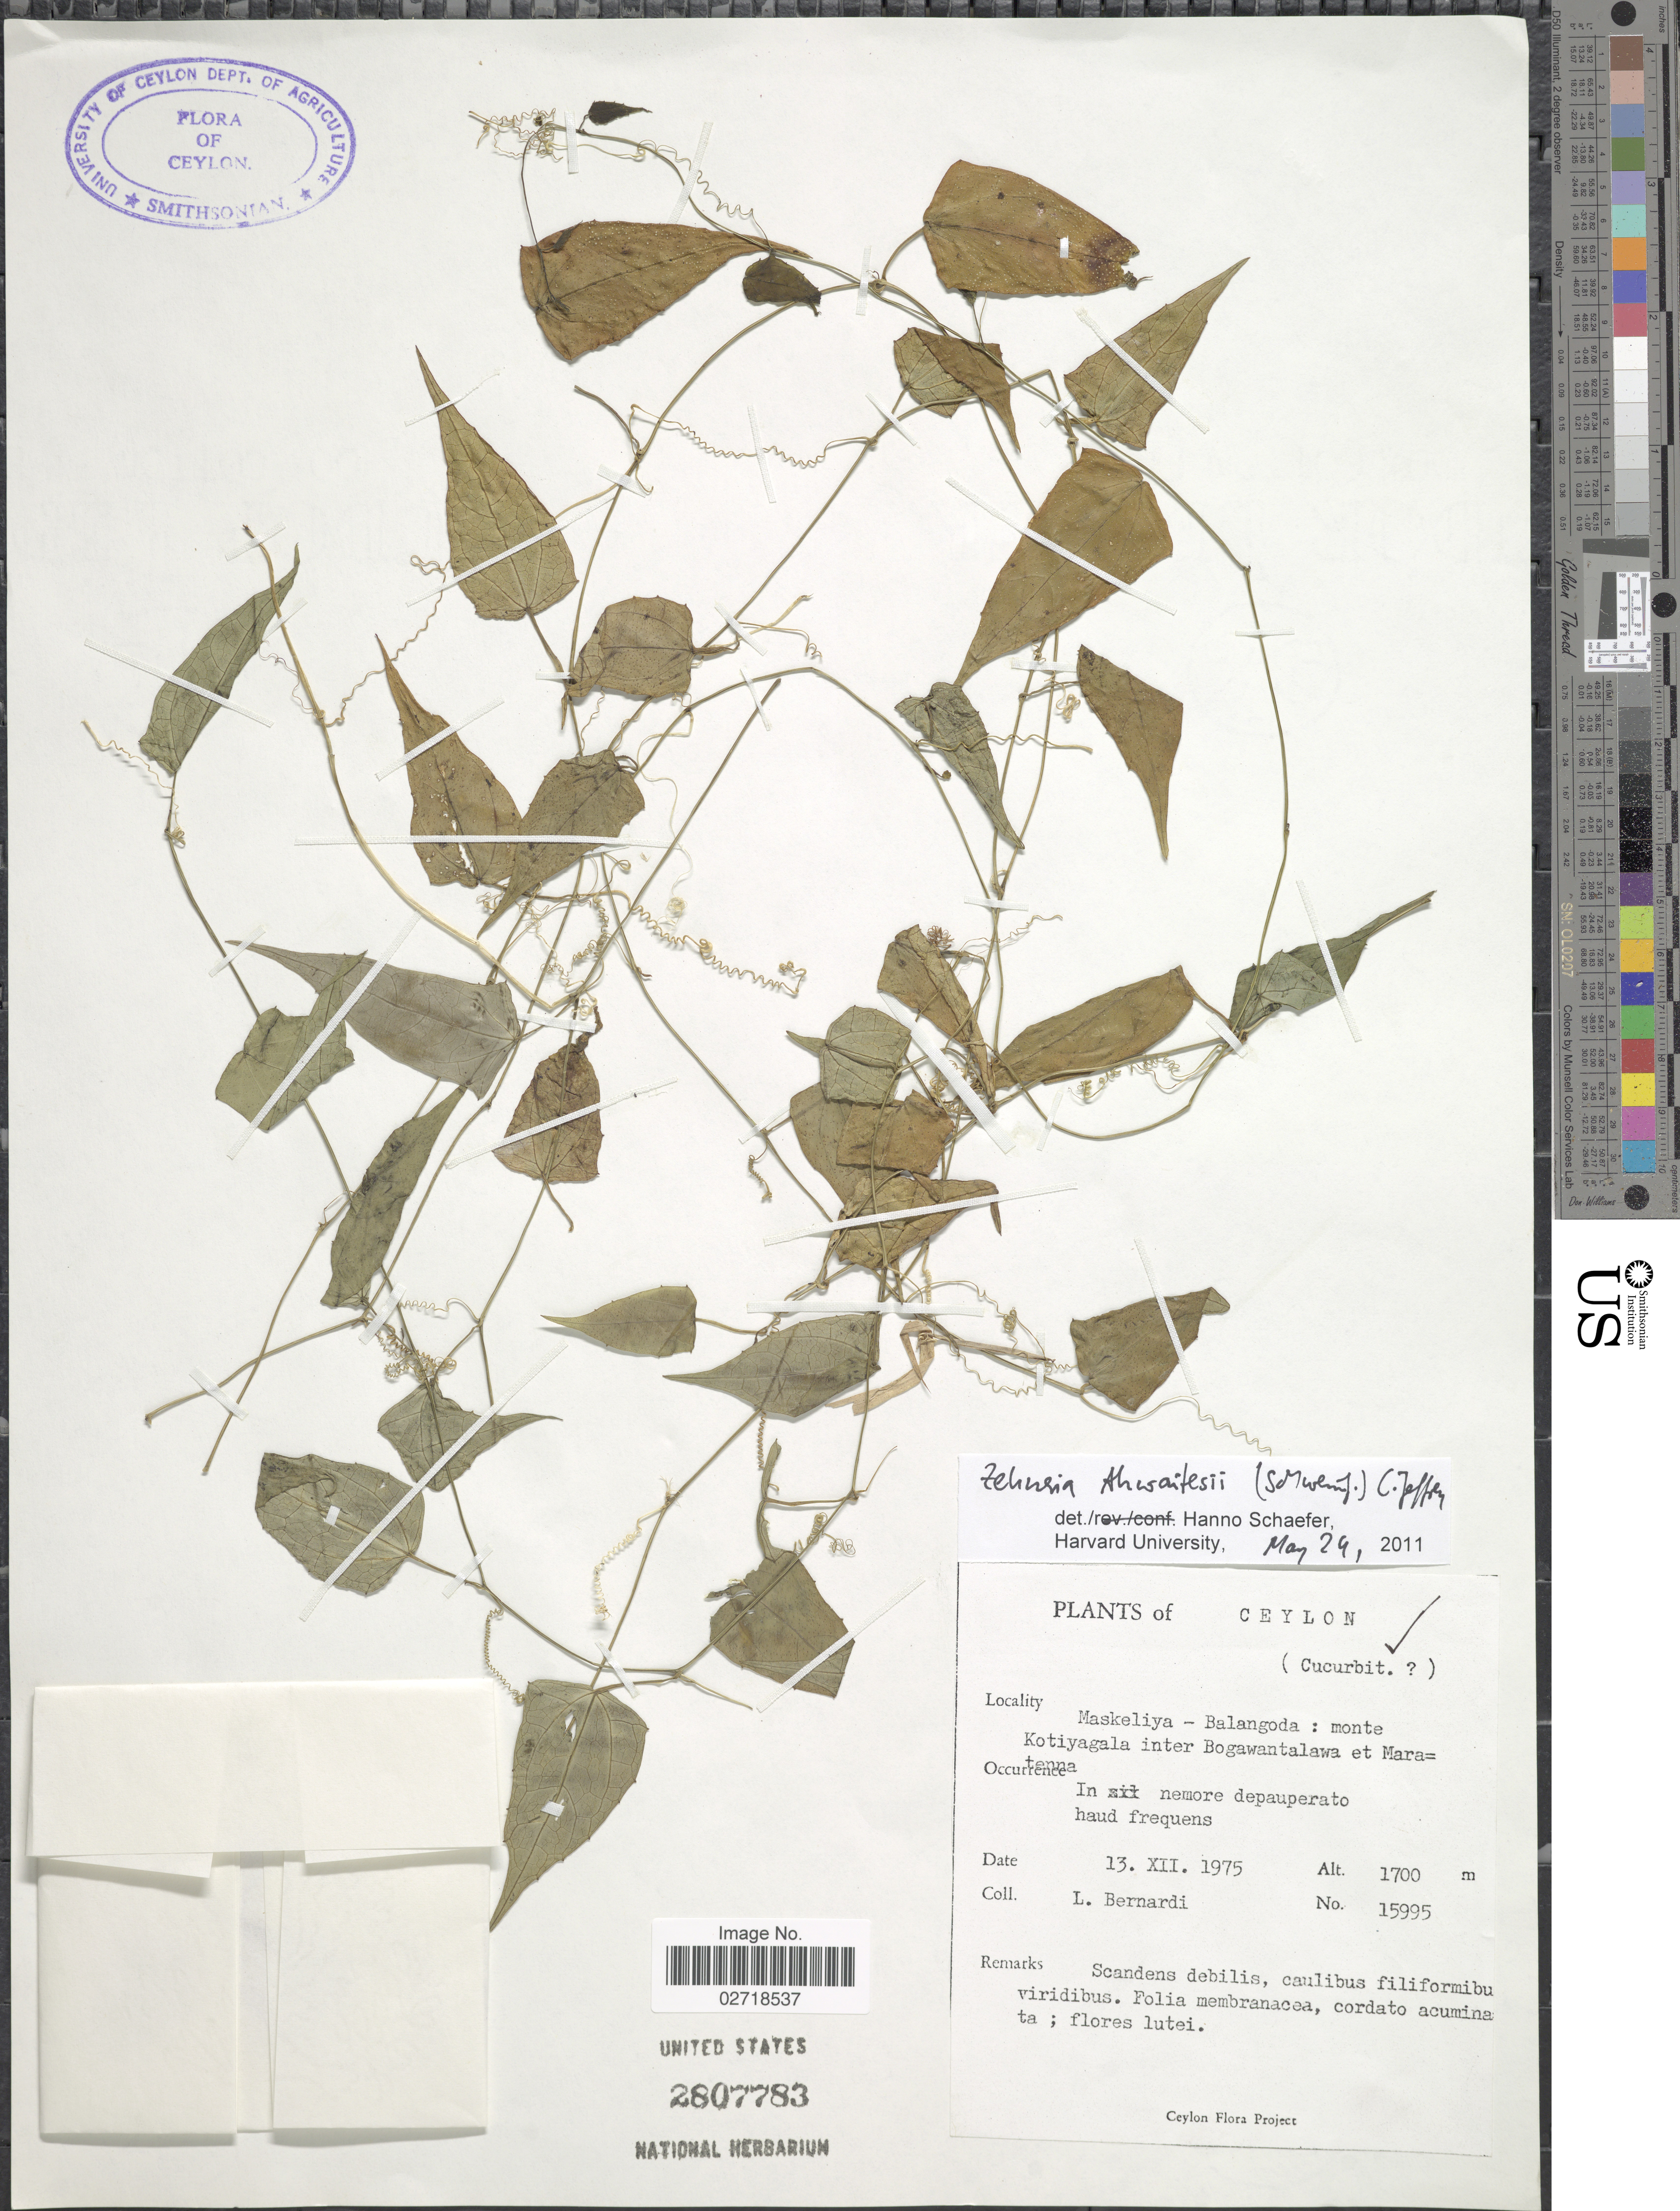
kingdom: Plantae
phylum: Tracheophyta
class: Magnoliopsida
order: Cucurbitales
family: Cucurbitaceae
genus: Zehneria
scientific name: Zehneria thwaitesii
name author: (Schweinf.) C. Jeffrey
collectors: L. Bernardi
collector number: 15995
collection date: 1975-12-13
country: Sri Lanka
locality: Ceylon, Maskeliya - Balangoda: monte Kotiyagala inter Bogawantalawa et Mara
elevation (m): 1700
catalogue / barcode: US 2807783